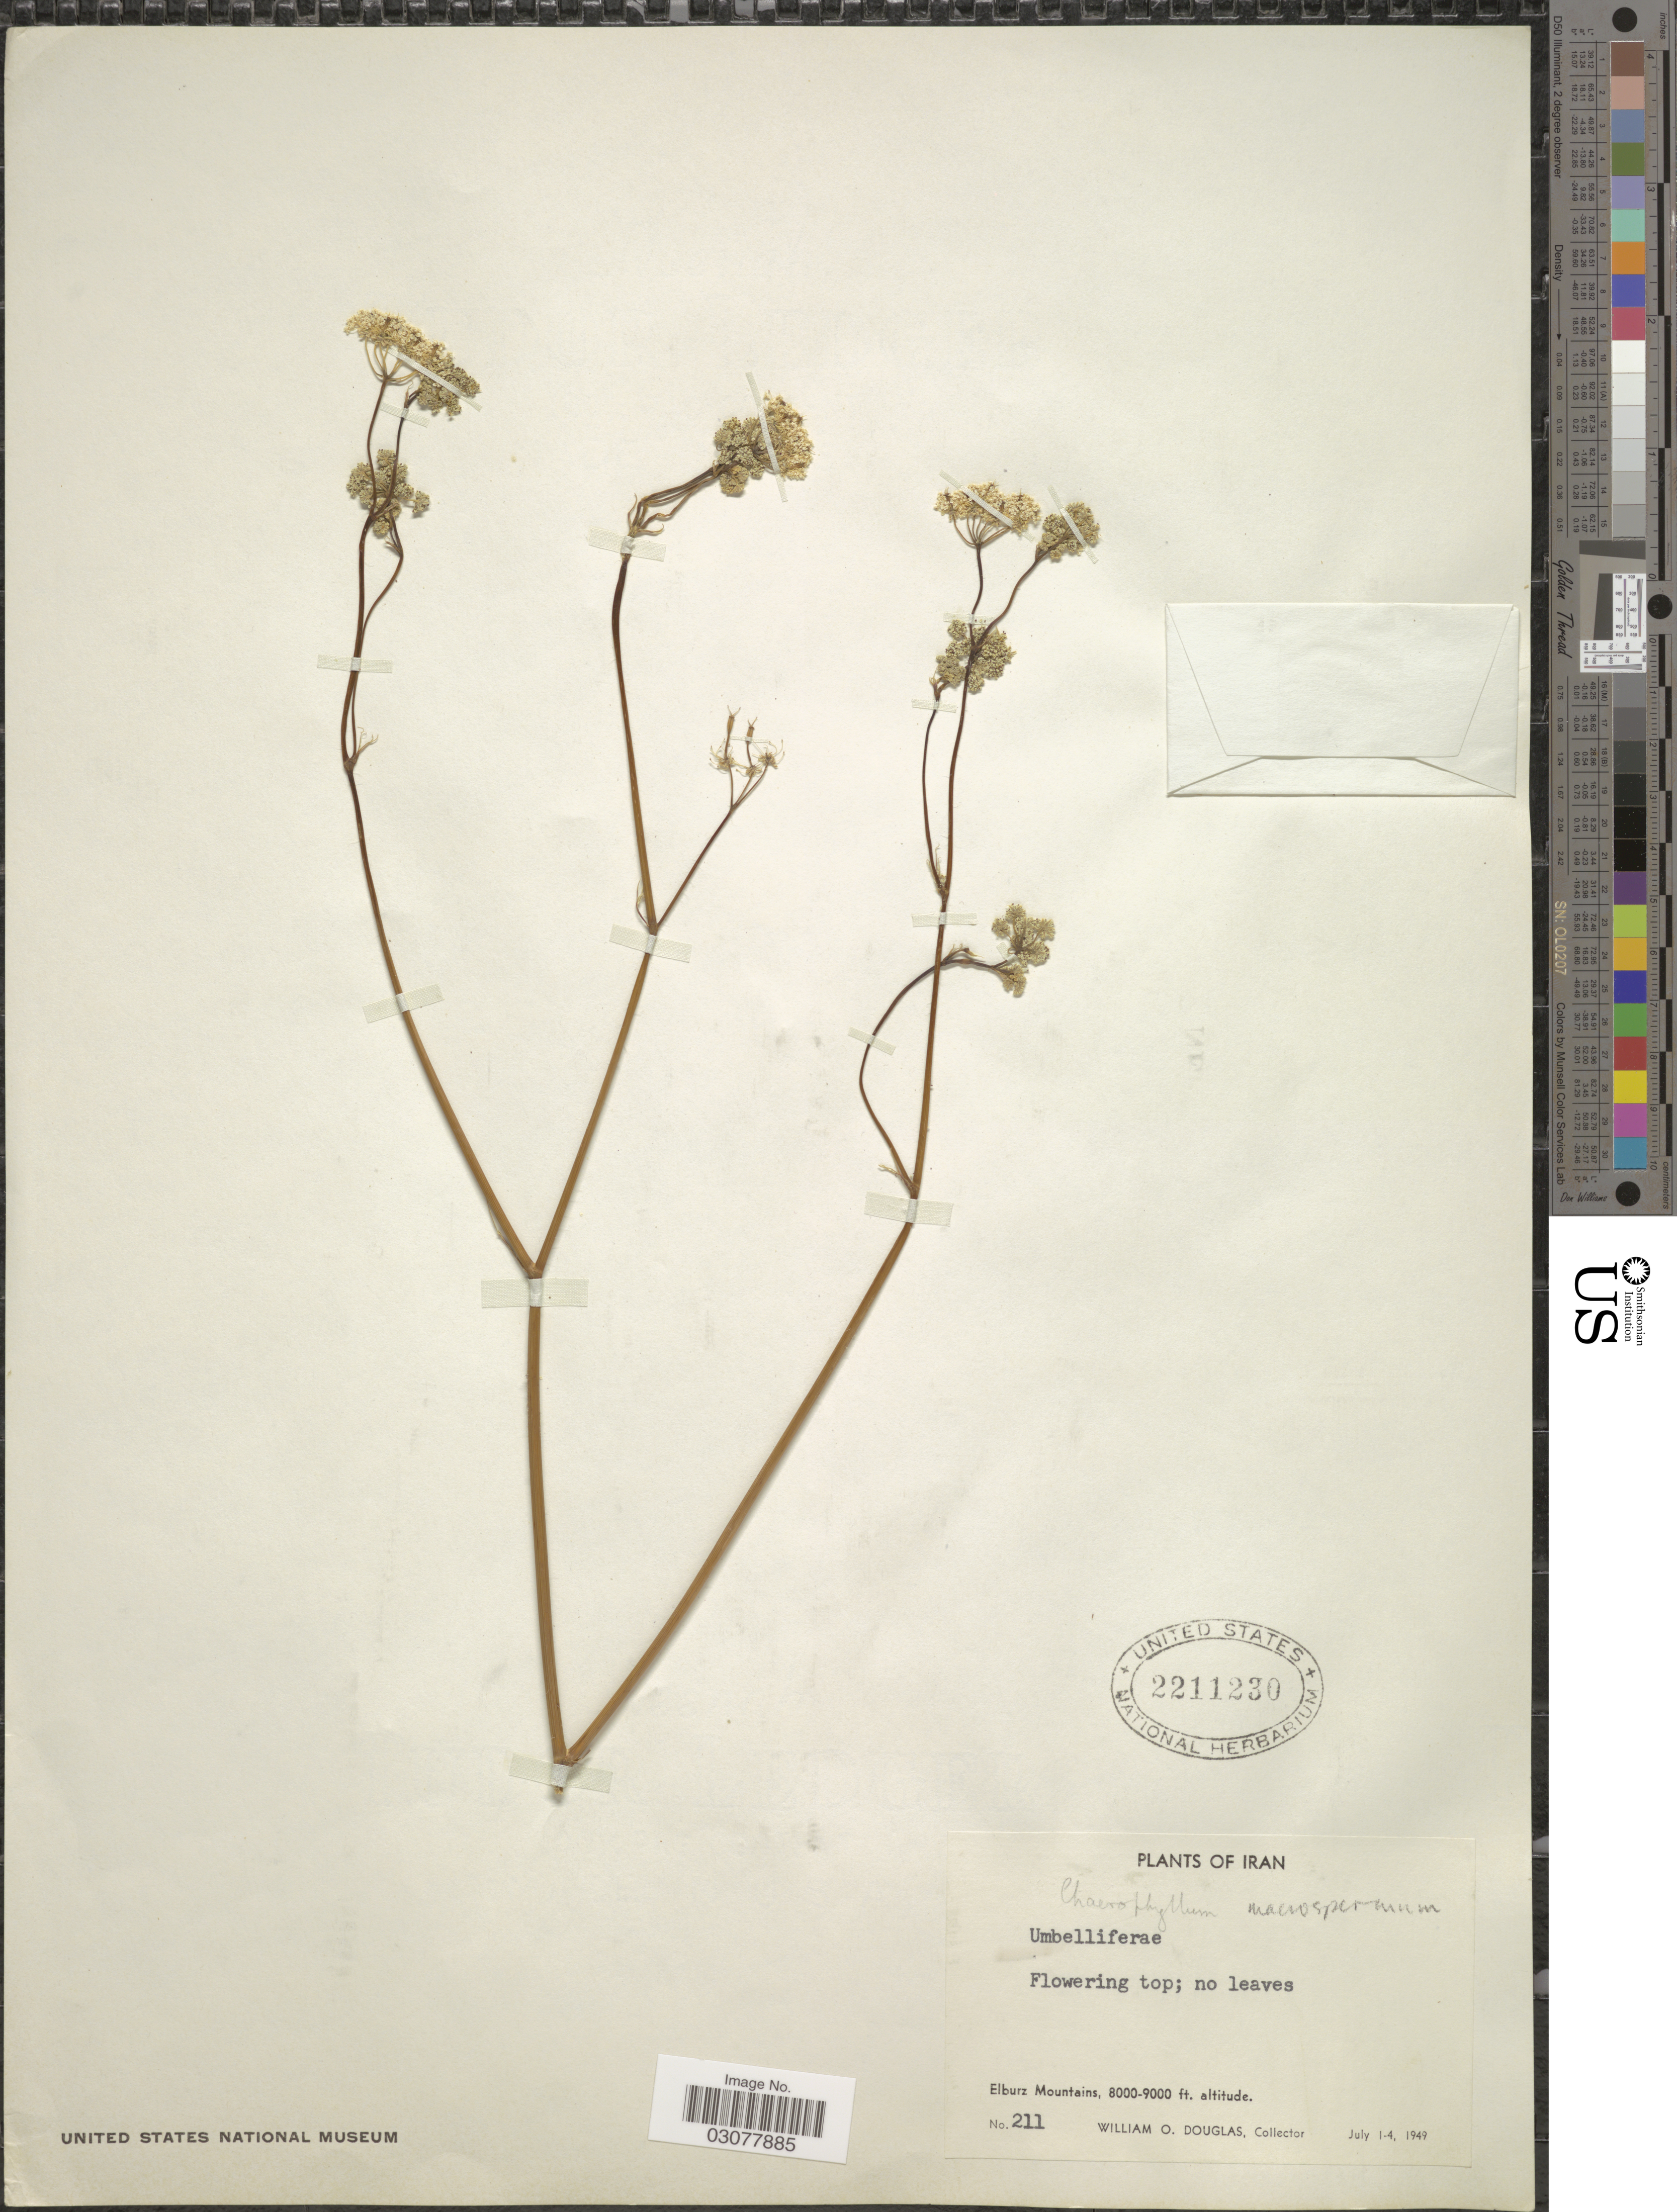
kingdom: Plantae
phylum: Tracheophyta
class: Magnoliopsida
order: Apiales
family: Apiaceae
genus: Chaerophyllum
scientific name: Chaerophyllum macrospermum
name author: (Willd. ex Spreng.) Fisch. & C.A. Mey. ex Hohen.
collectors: W. Douglas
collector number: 211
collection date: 1949-07-01/1949-07-04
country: Iran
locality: Elburz Mountains.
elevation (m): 2438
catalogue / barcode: US 2211230